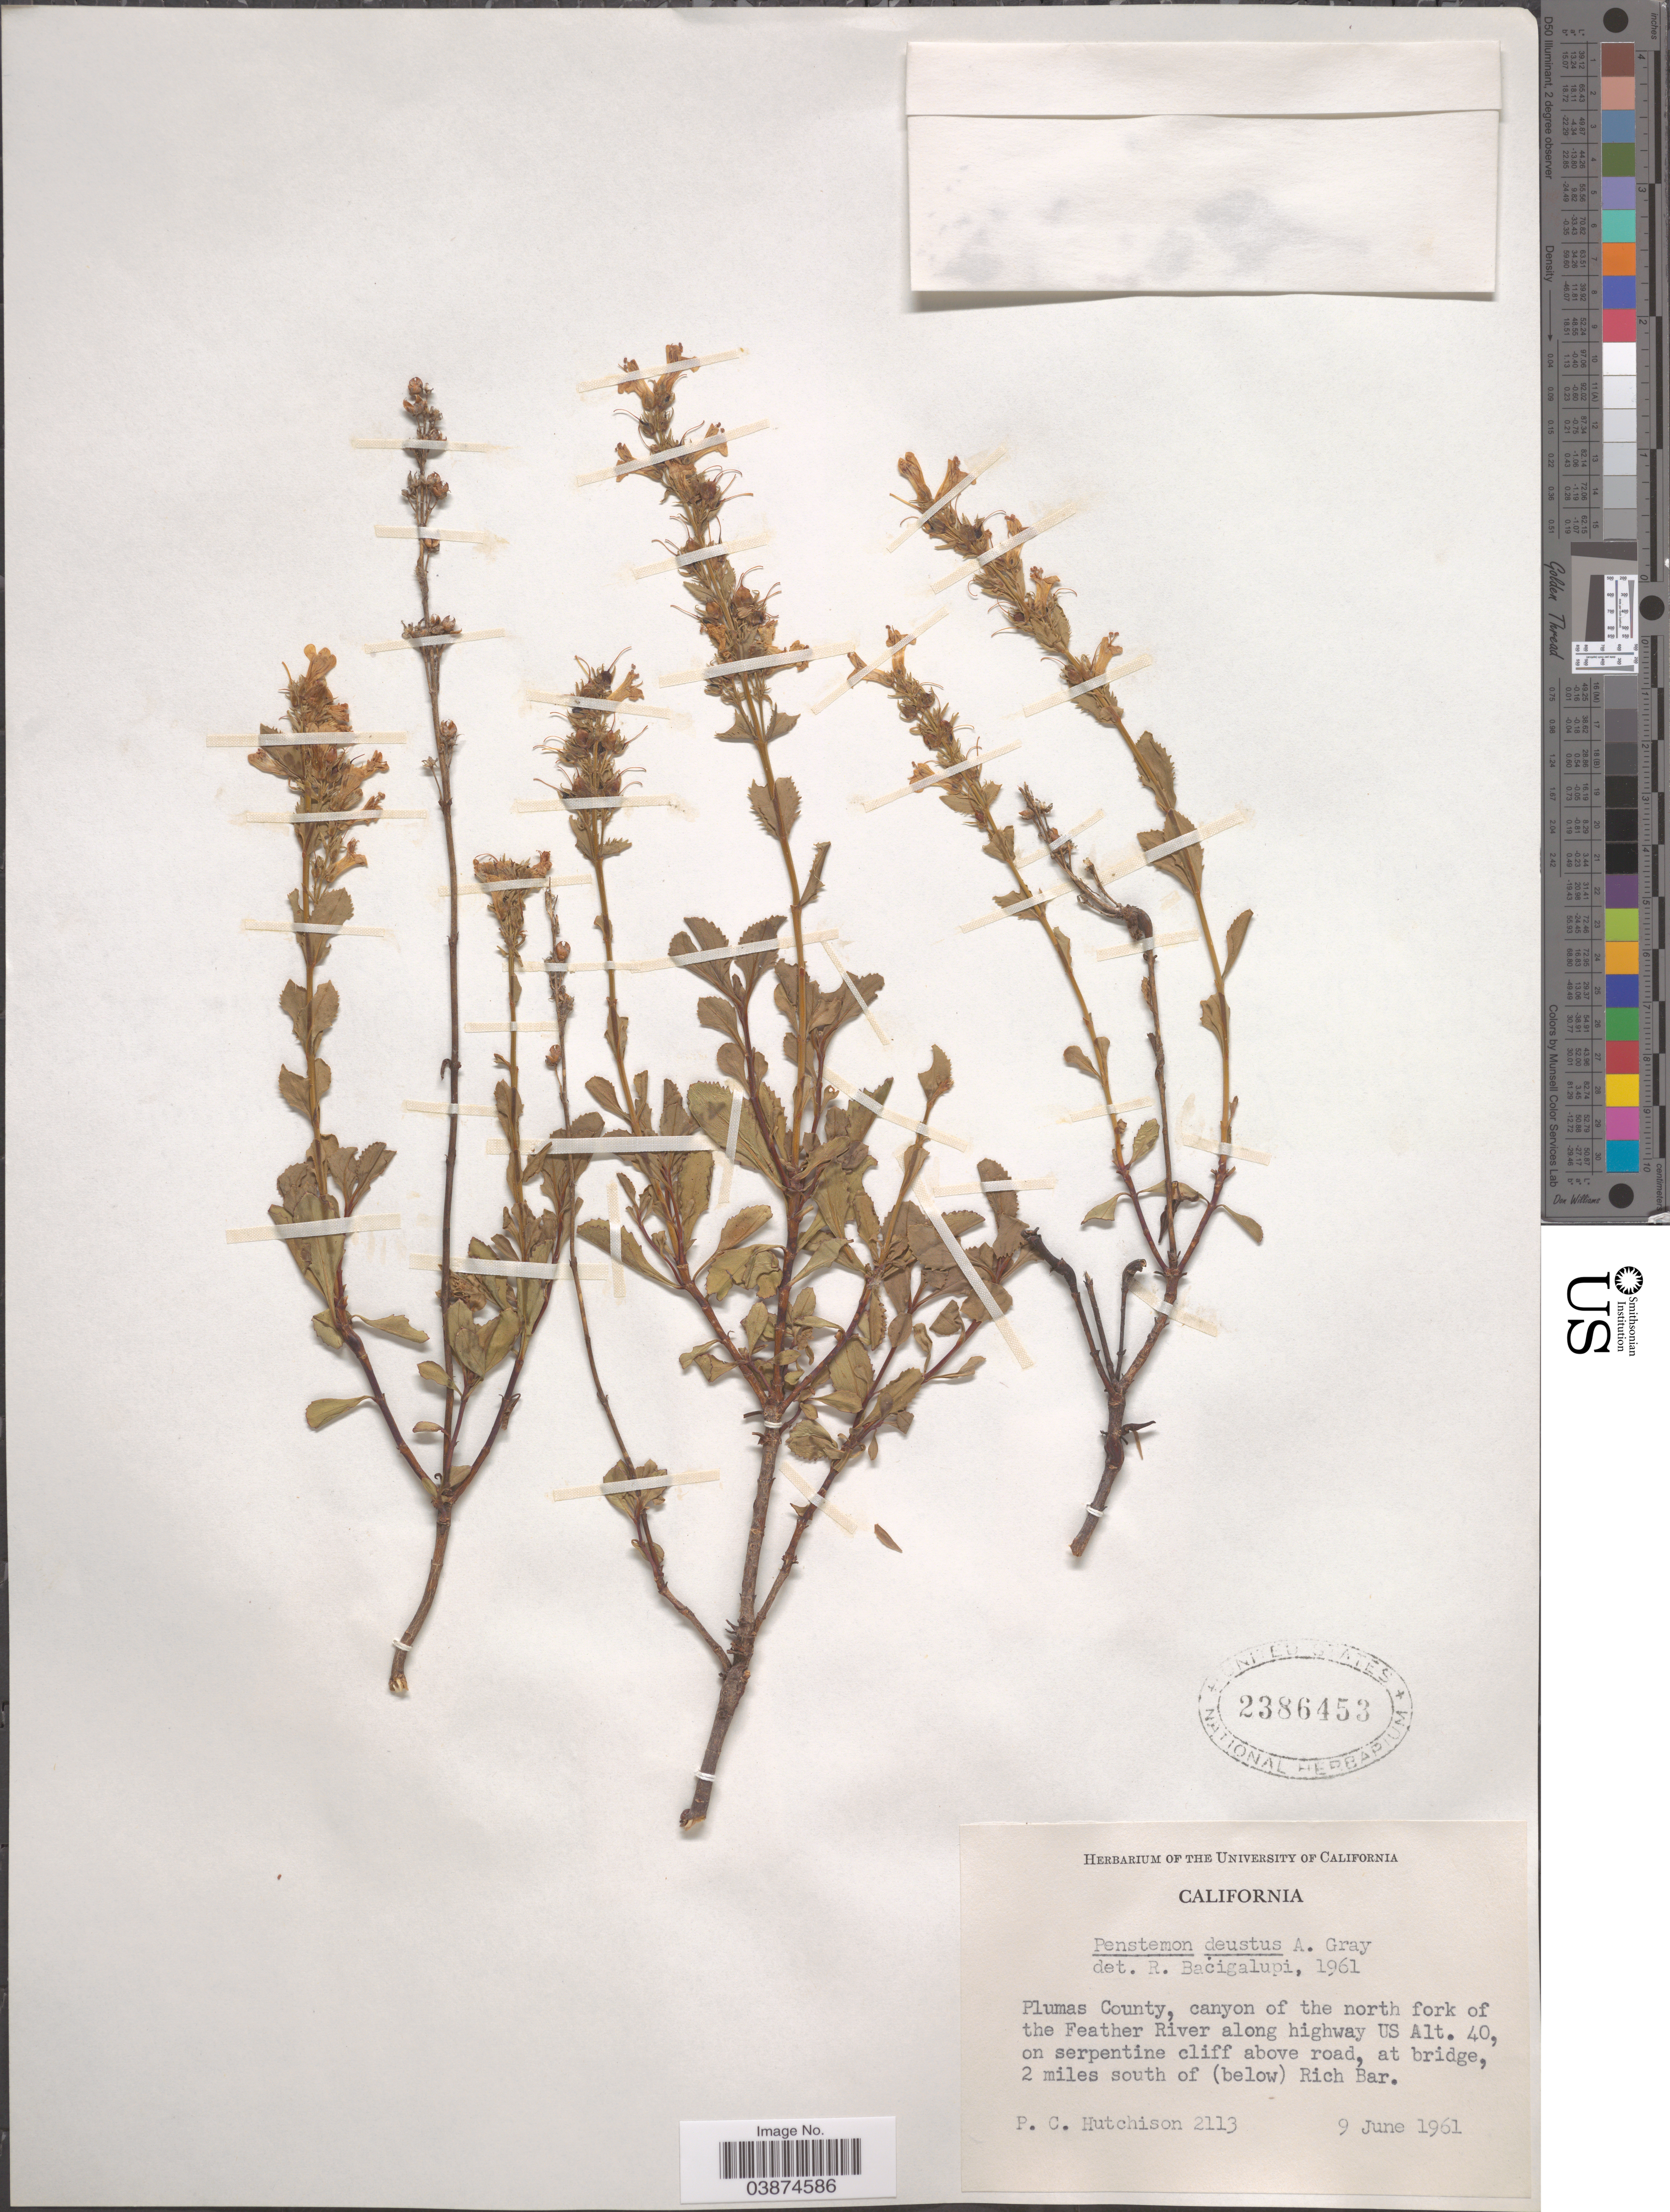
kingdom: Plantae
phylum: Tracheophyta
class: Magnoliopsida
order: Lamiales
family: Plantaginaceae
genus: Penstemon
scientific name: Penstemon deustus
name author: Douglas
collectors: P. C. Hutchison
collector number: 2113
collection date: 1961-06-09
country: United States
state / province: California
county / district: Plumas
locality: Plumas County, canyon of the north fork of the Feather River along highway US, on serpentine cliff above road, at bridge, 2 miles south of (below) Rich Bar.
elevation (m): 12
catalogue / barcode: US 2386453